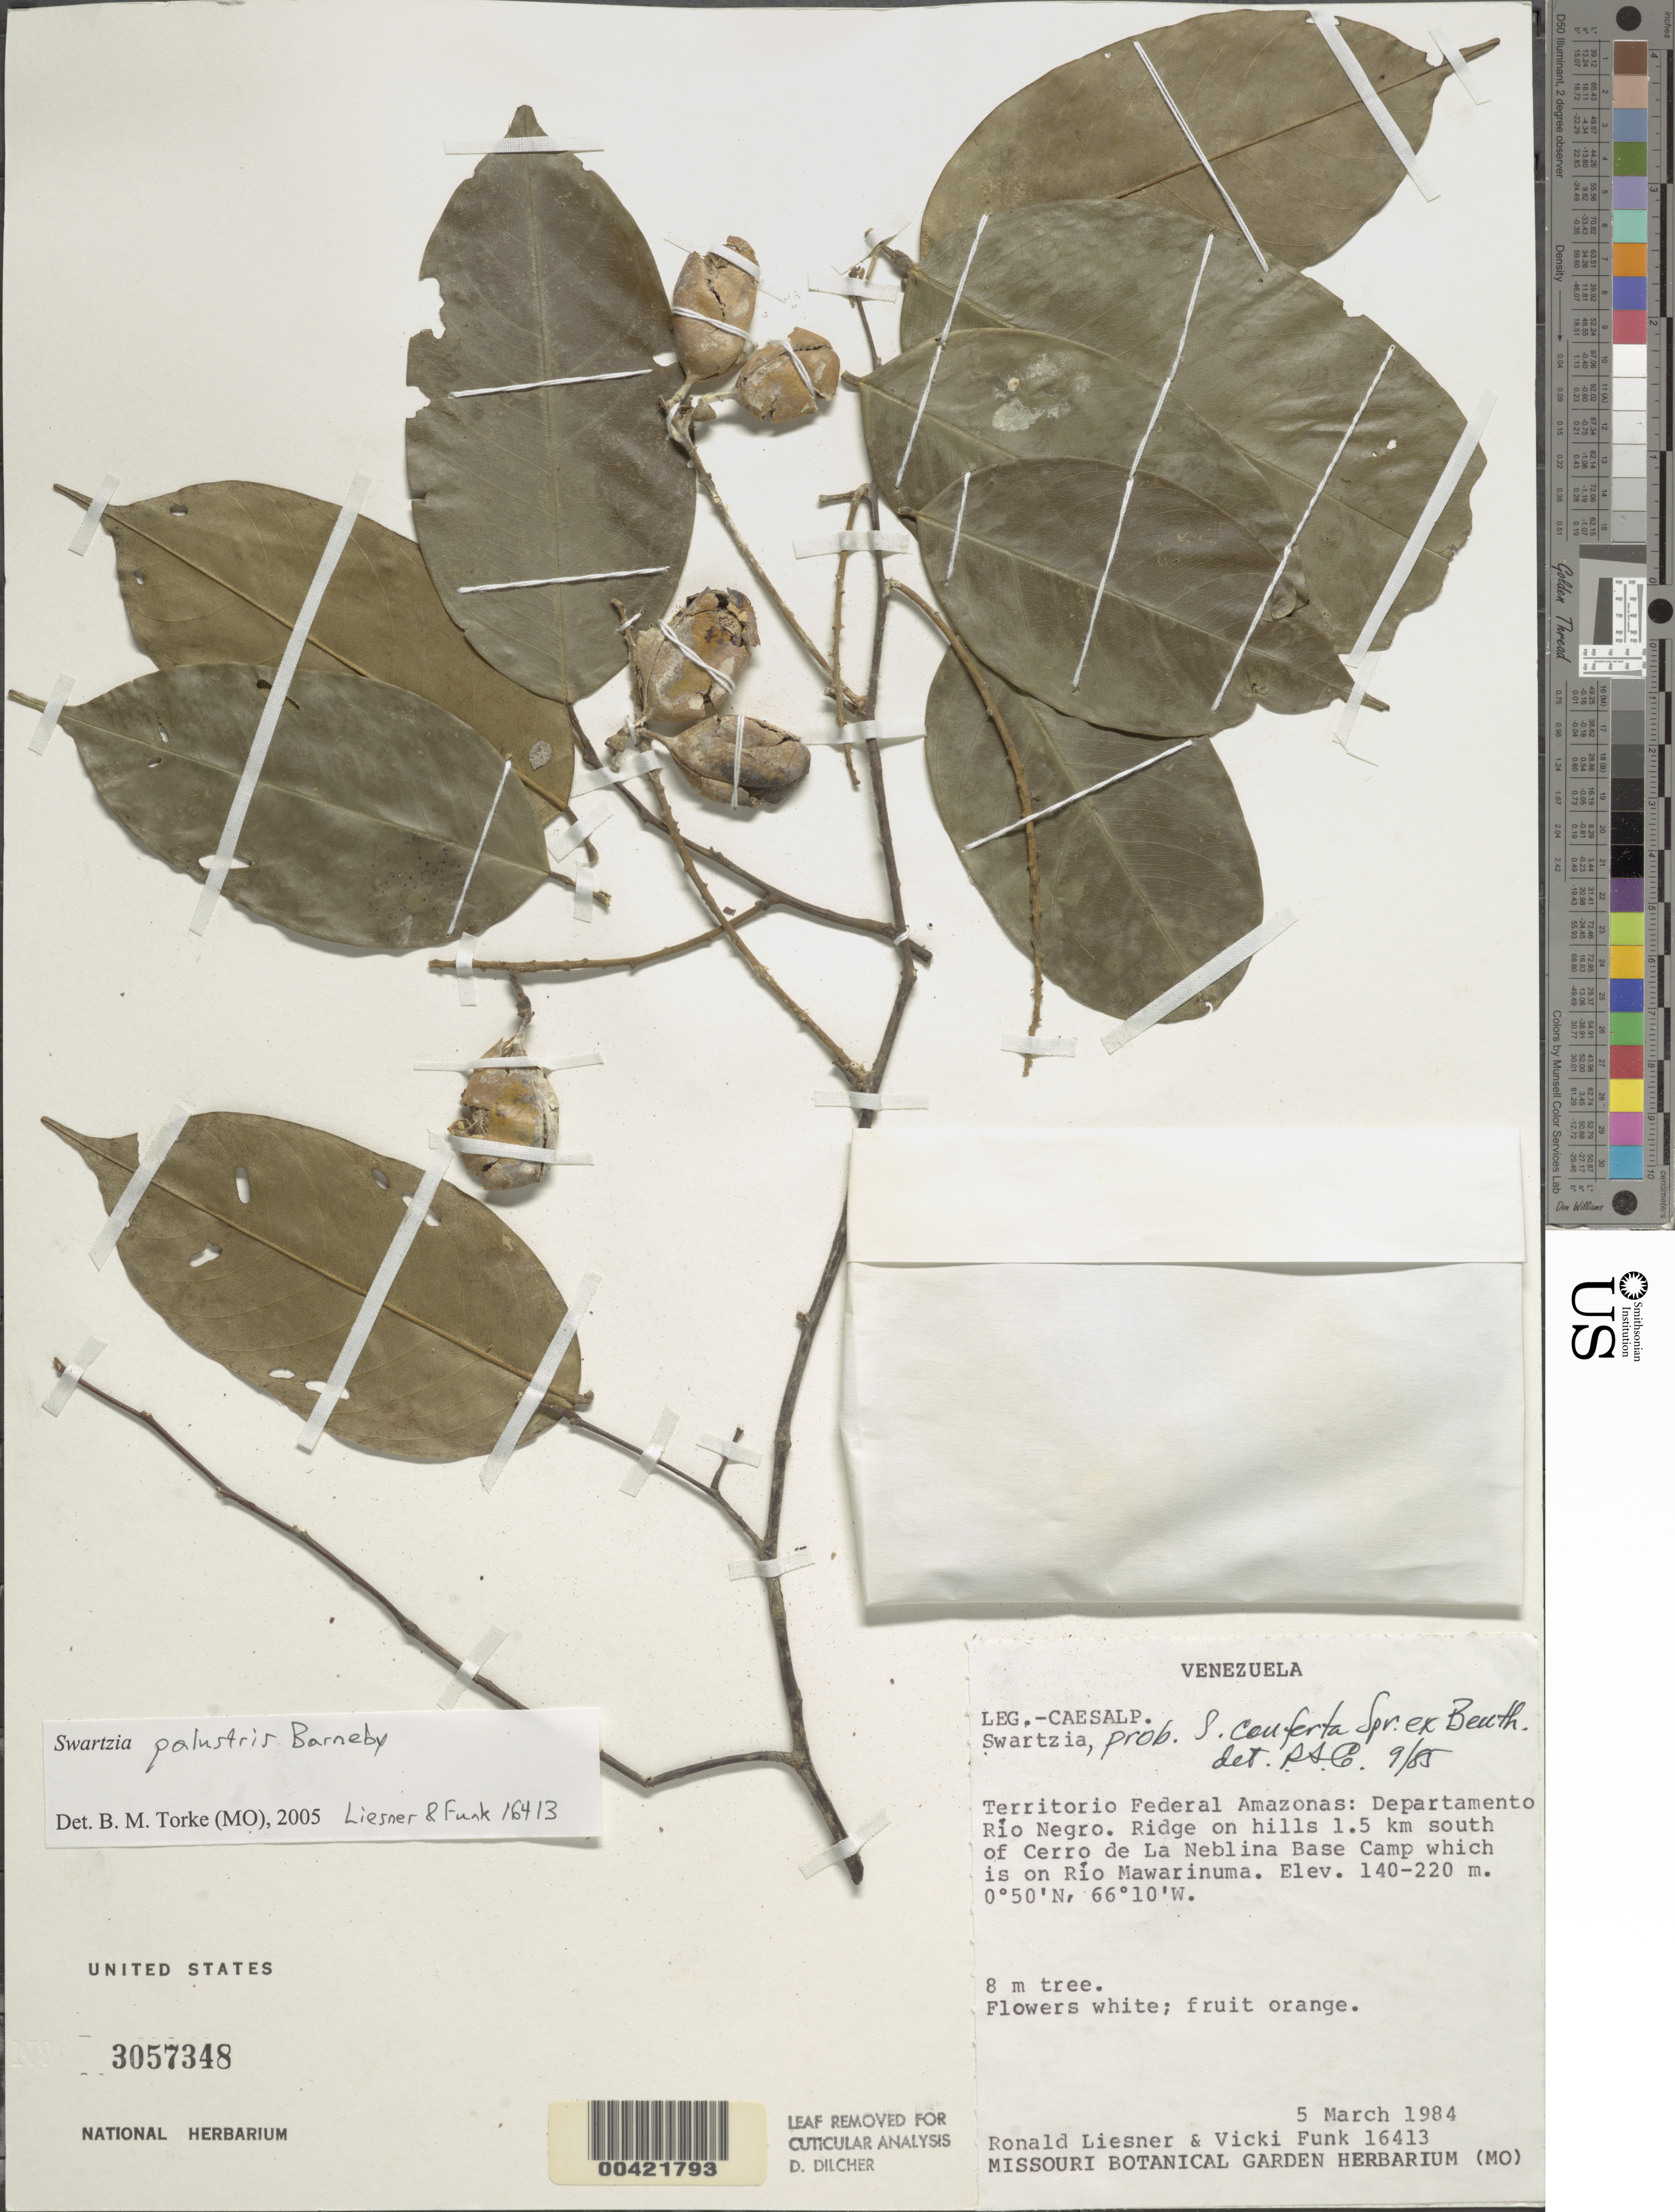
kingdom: Plantae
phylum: Tracheophyta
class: Magnoliopsida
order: Fabales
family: Fabaceae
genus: Swartzia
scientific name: Swartzia palustris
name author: Barneby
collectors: R. L. Liesner & V. Funk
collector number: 16413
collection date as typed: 05 Mar 1984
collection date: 1984-03-05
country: Venezuela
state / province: Amazonas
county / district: Rio Negro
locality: Cerro de la Neblina Base Camp, 1.5 km S of; on Rio Mawarinuma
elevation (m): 140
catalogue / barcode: US 3057348